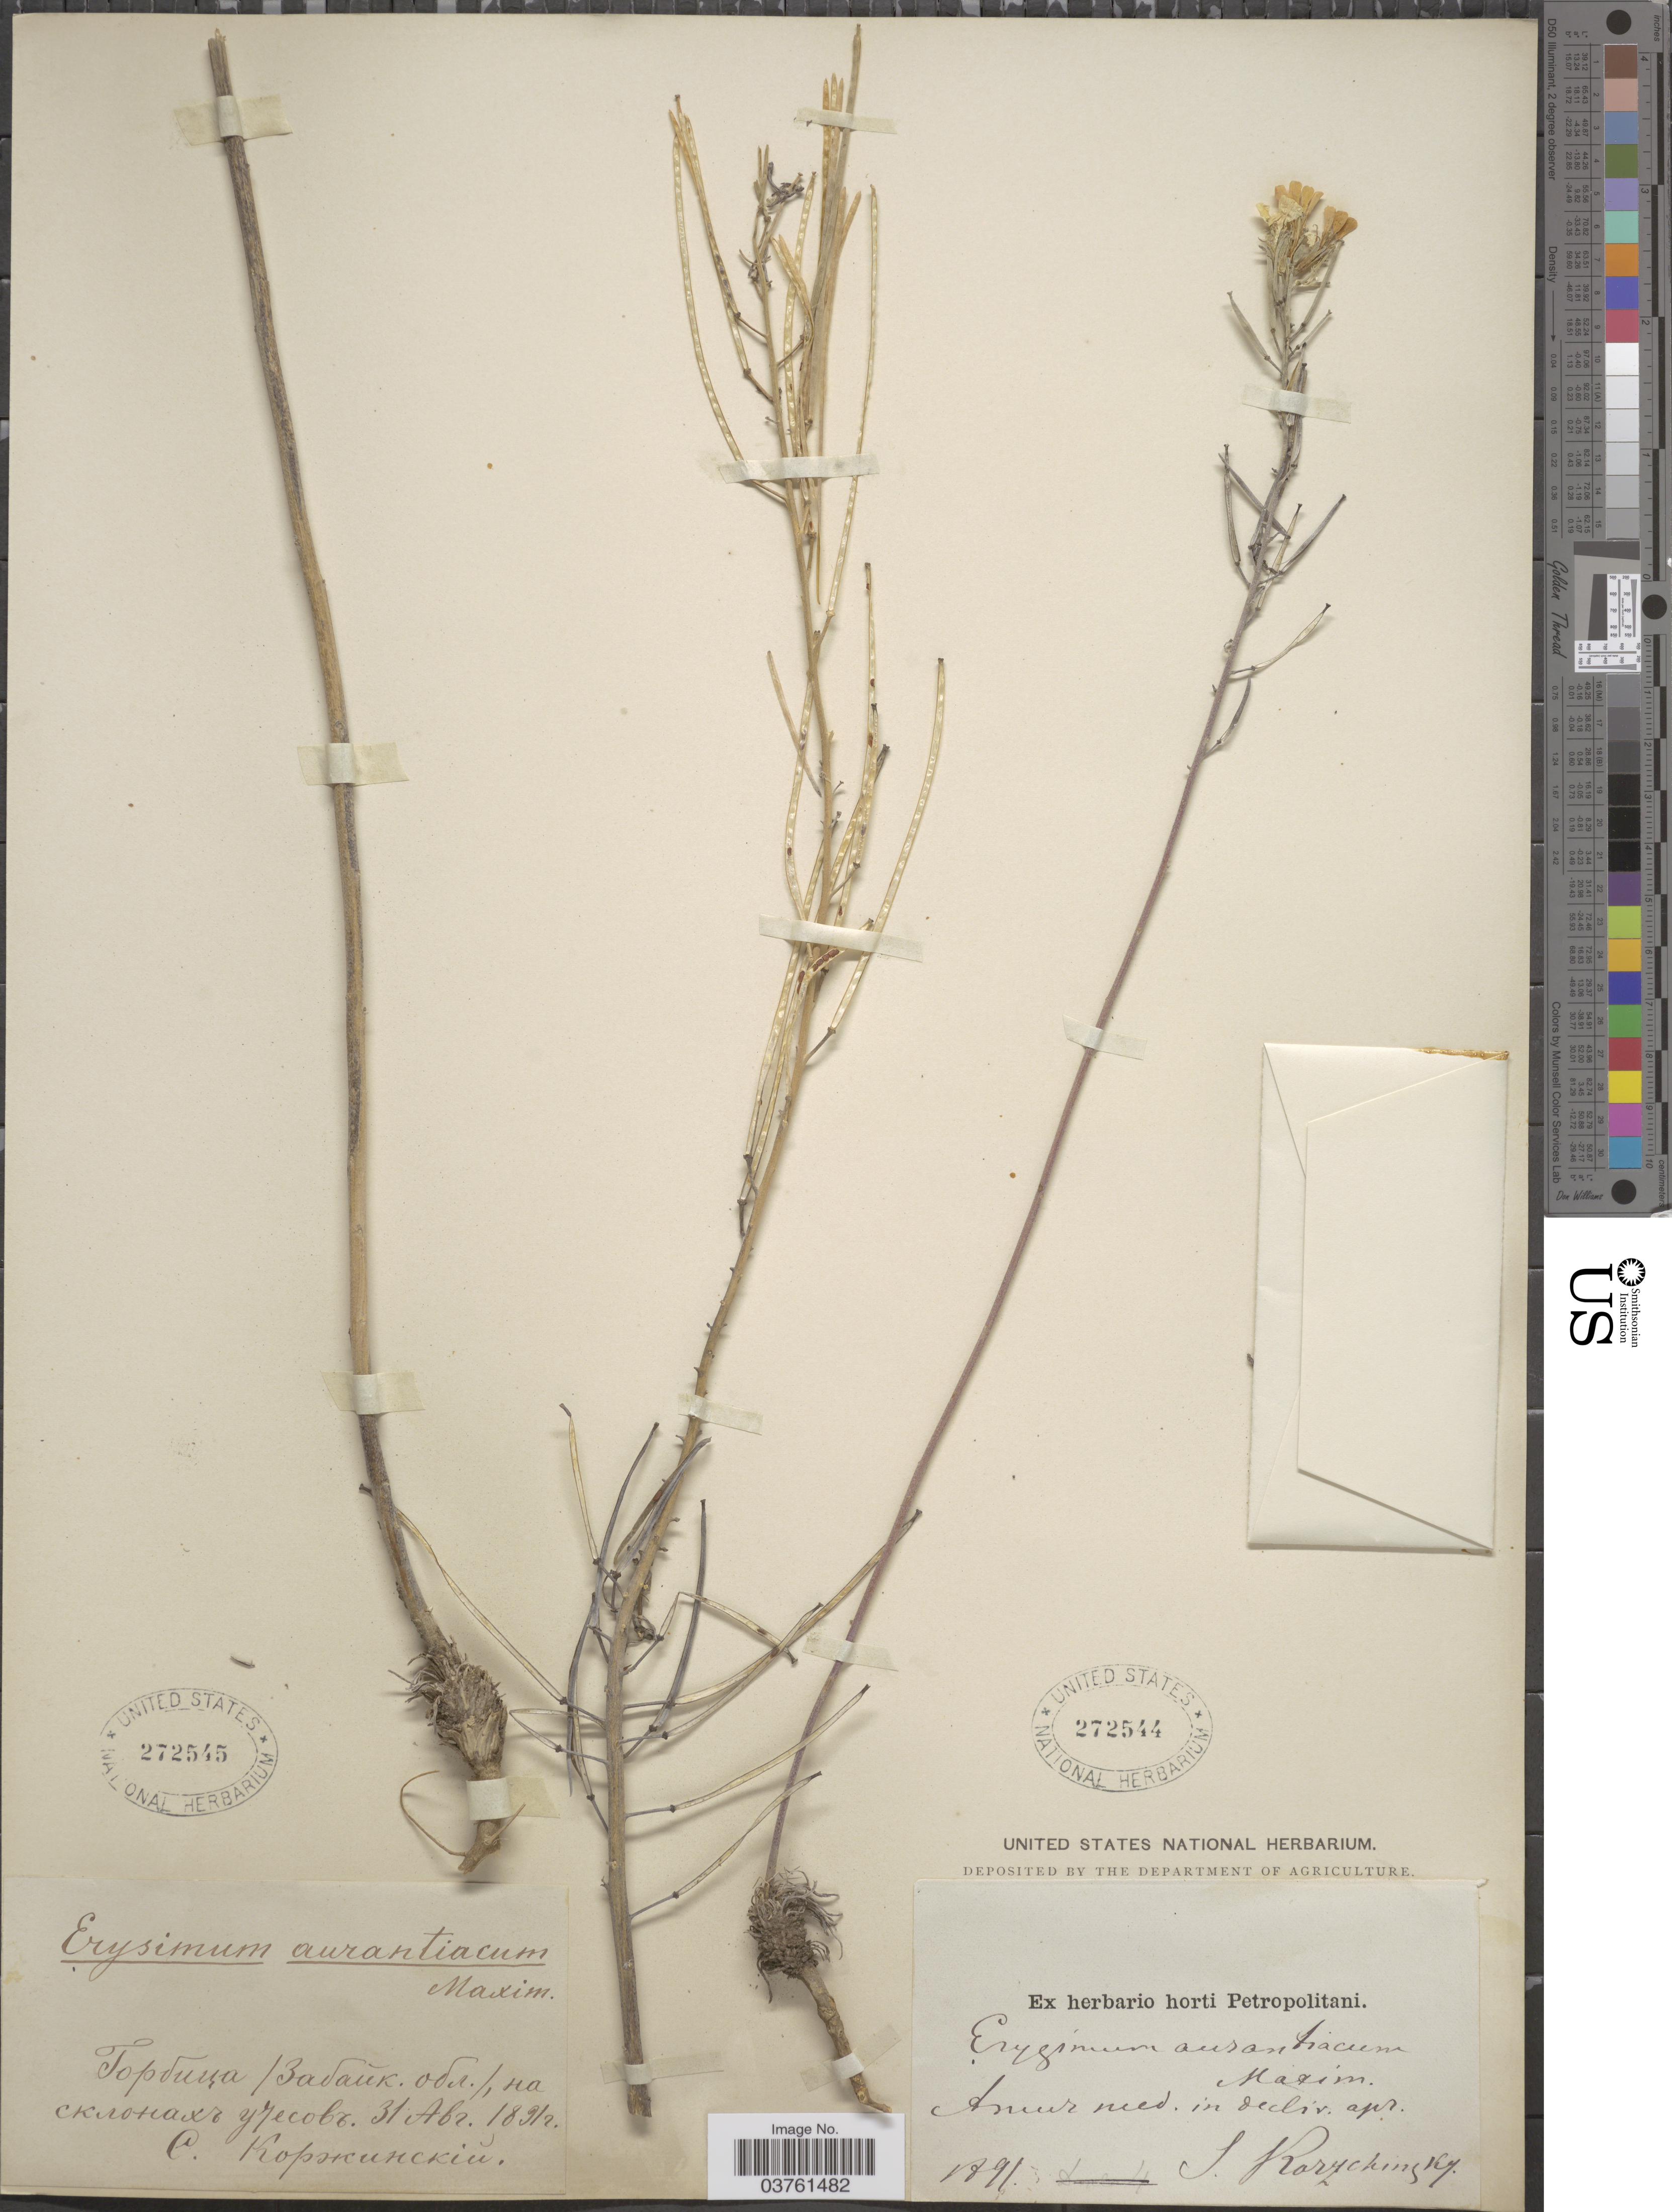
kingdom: Plantae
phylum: Tracheophyta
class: Magnoliopsida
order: Brassicales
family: Brassicaceae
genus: Erysimum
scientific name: Erysimum aurantiacum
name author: Maxim.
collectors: S. Korzchinsky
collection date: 1891-04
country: Russian Federation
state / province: Zabaykalsky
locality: Gorbitsa.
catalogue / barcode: US 272544-2